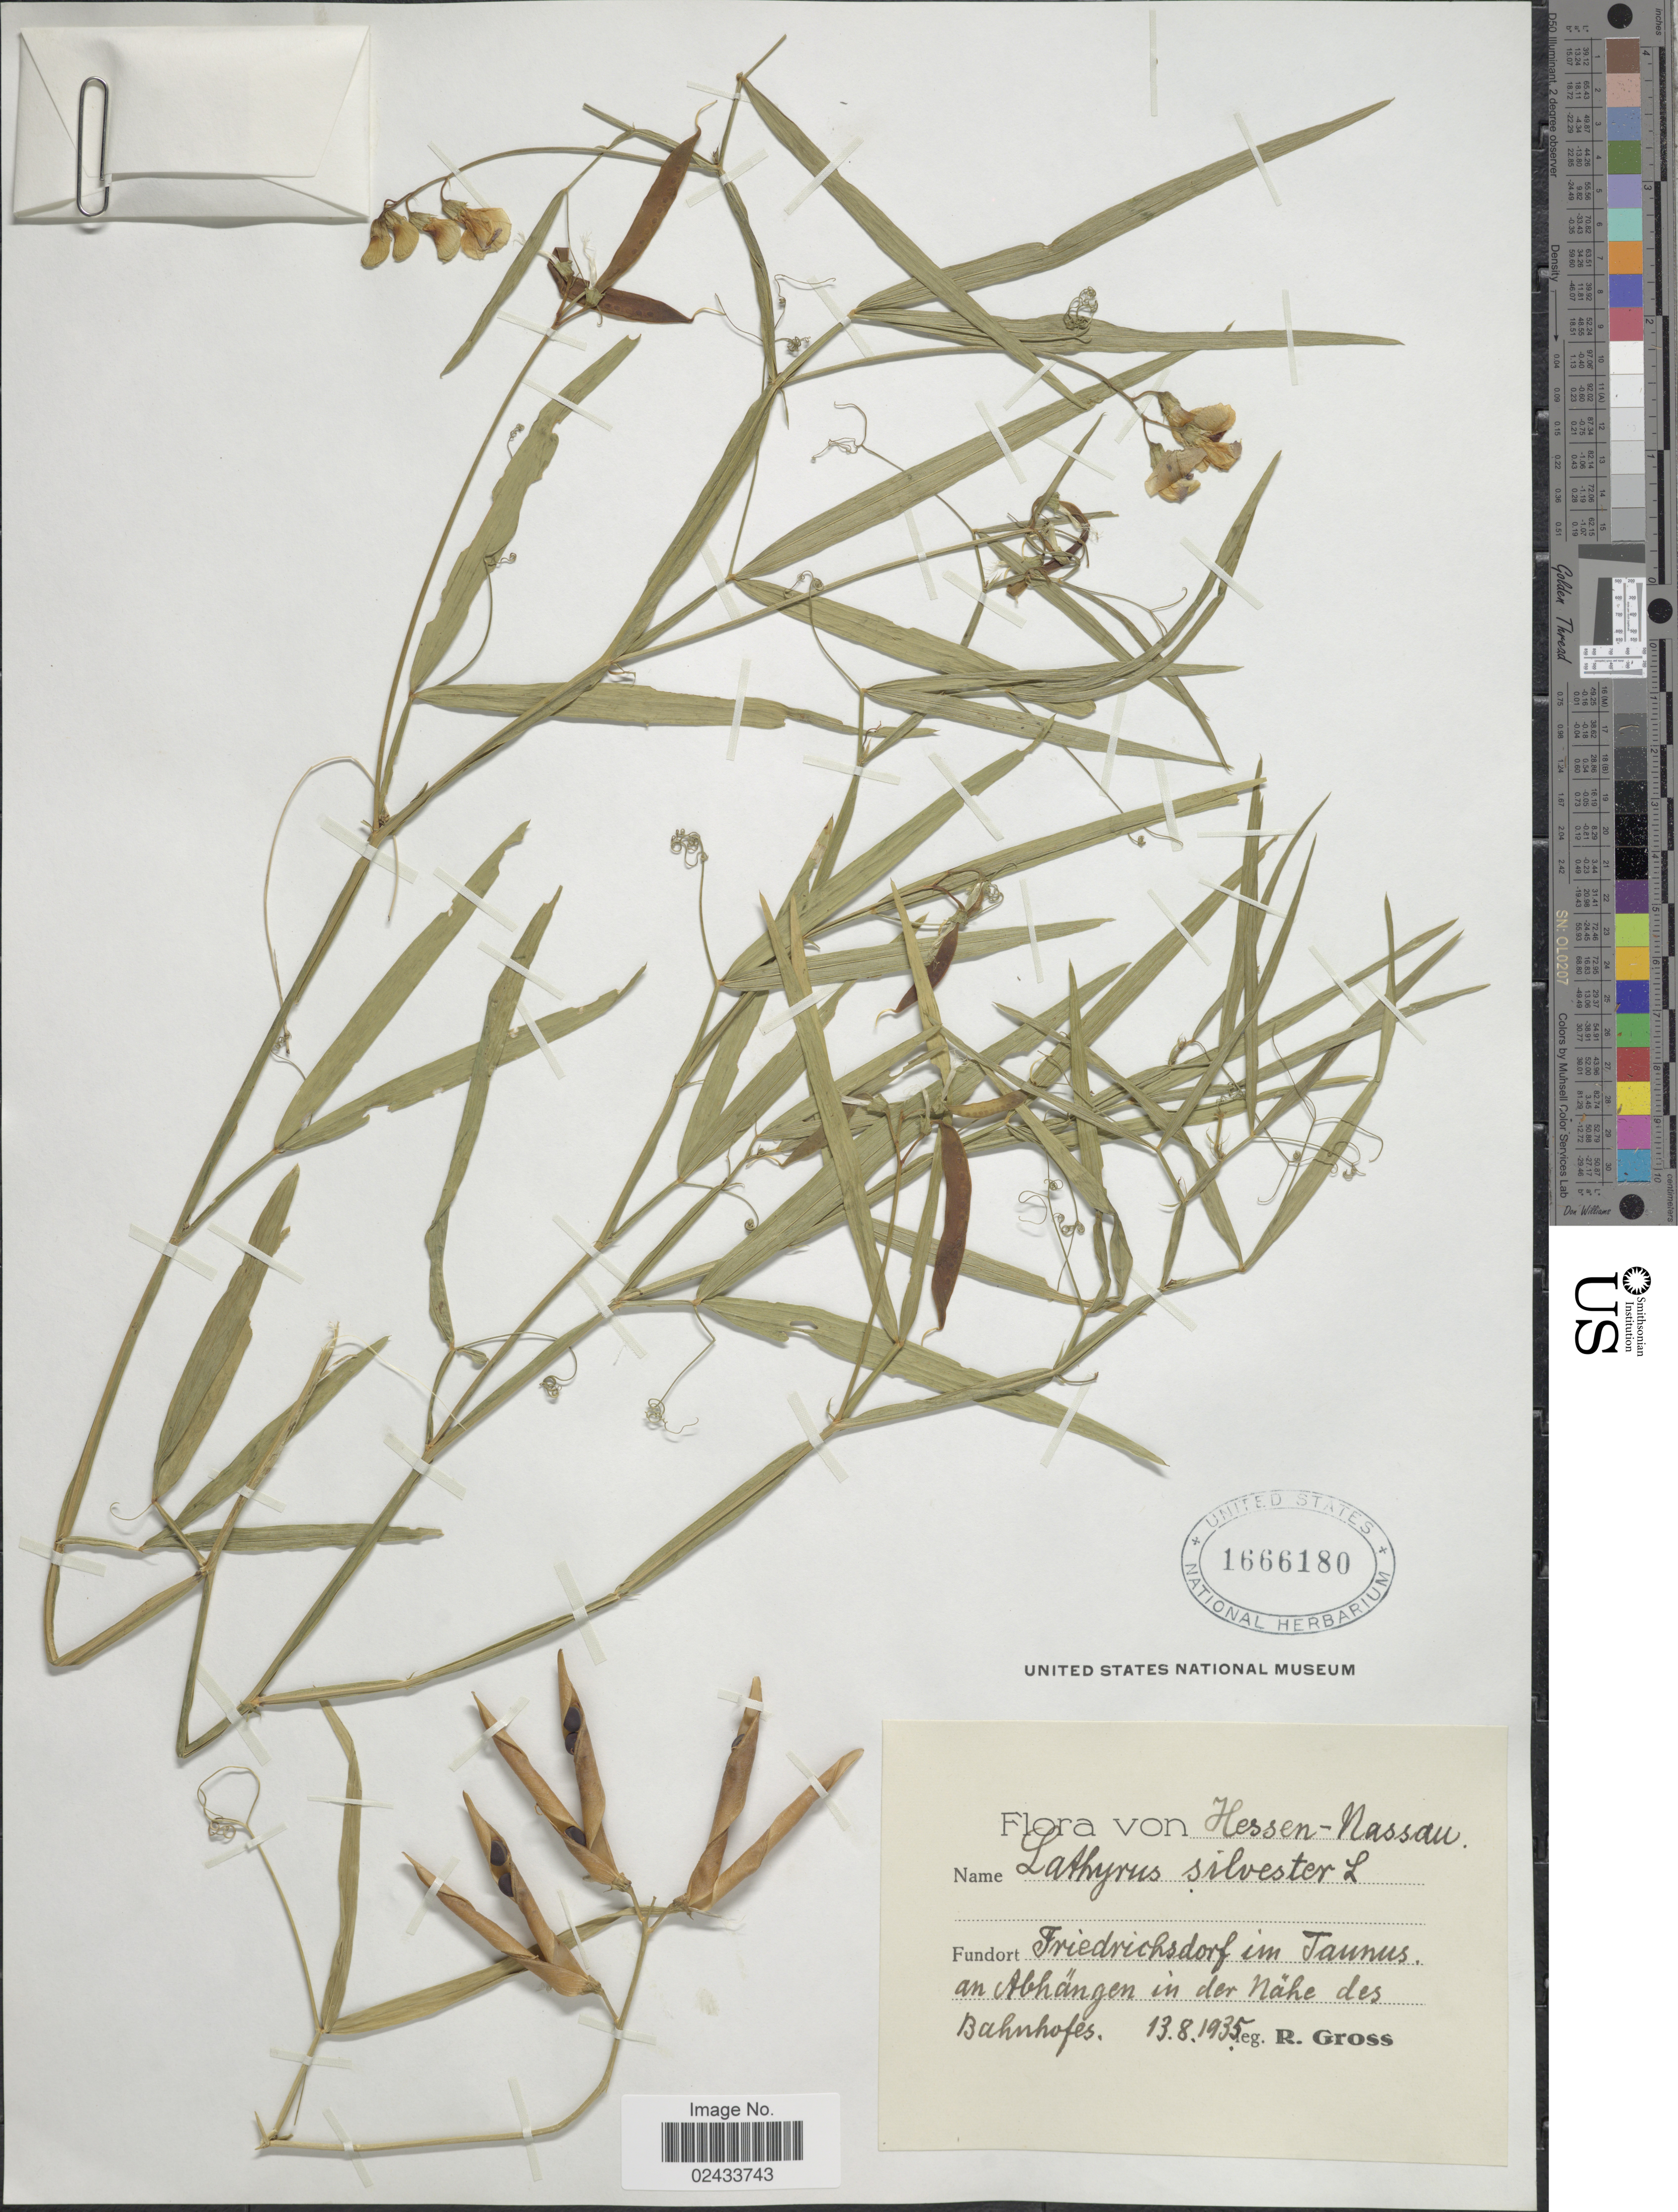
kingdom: Plantae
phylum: Tracheophyta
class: Magnoliopsida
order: Fabales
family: Fabaceae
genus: Lathyrus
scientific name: Lathyrus sylvestris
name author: L.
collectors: R. Gross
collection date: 1935-08-13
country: Germany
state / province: Hesse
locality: Hessen-Nassau, Fundort Friedrichsdorf in Taunus. an Abhangen in der Nahe des Bahnhofes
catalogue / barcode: US 1666180